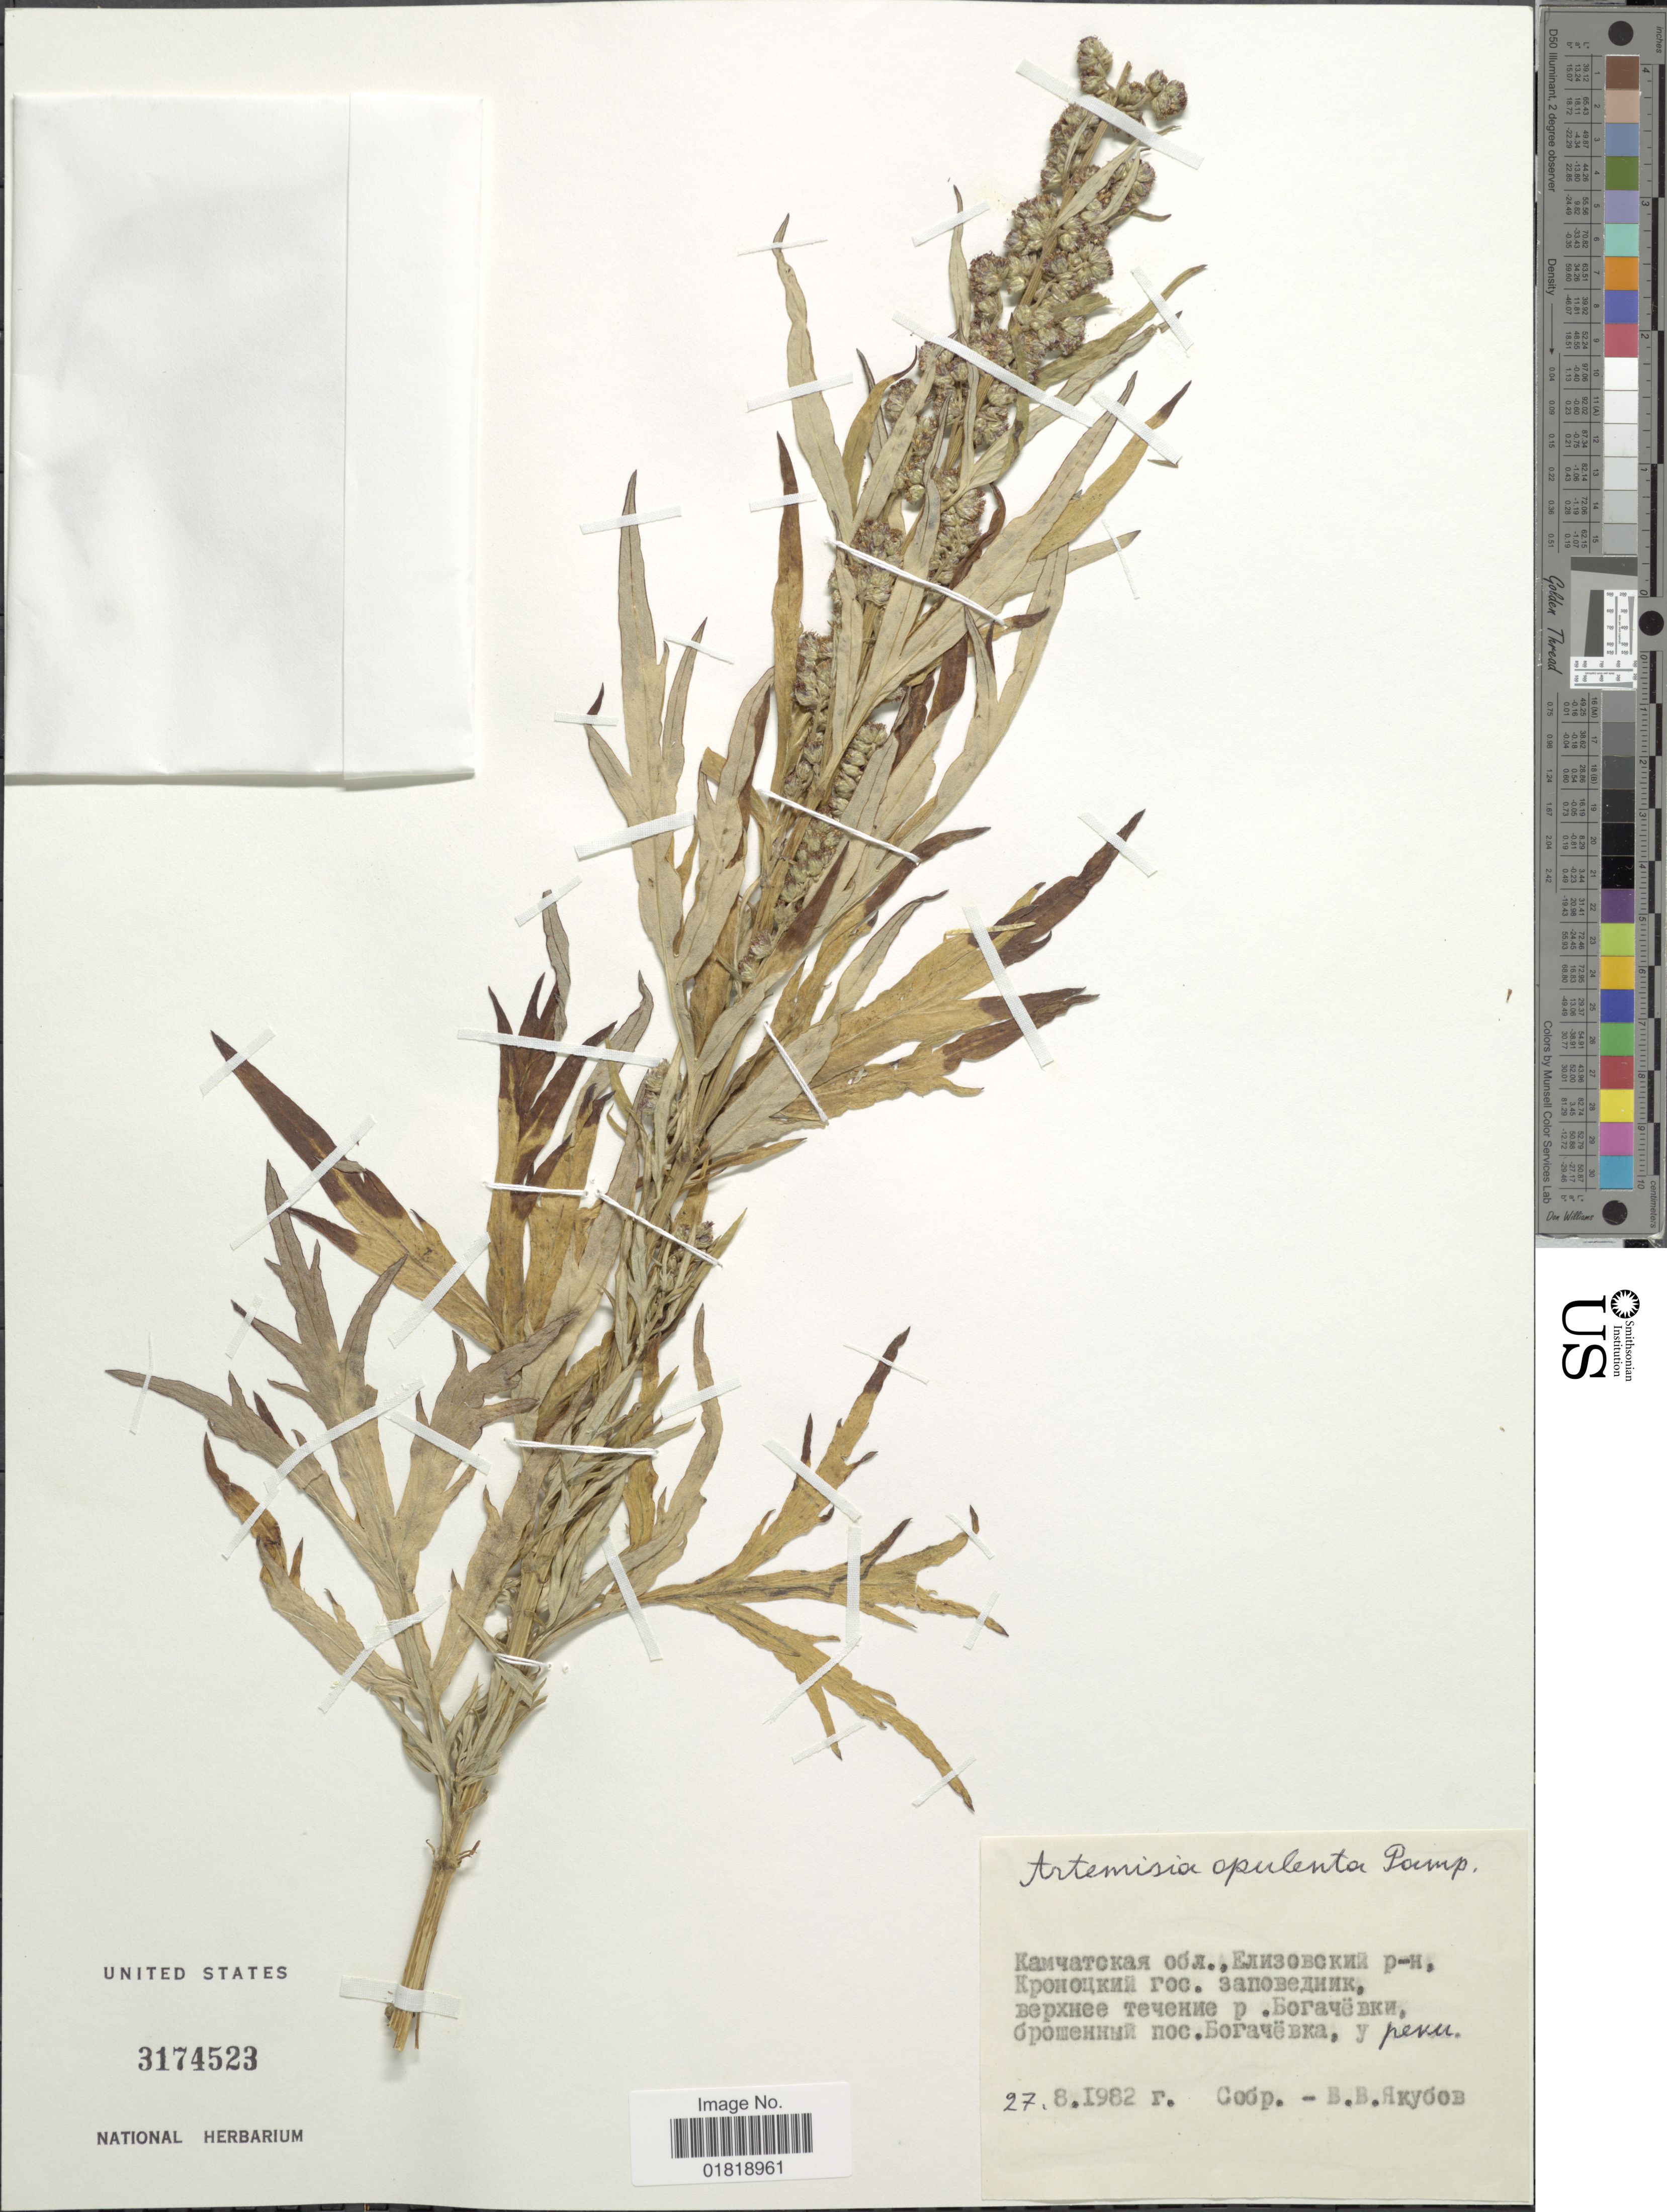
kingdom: Plantae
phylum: Tracheophyta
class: Magnoliopsida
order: Asterales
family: Asteraceae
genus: Artemisia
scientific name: Artemisia opulenta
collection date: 1982-08-27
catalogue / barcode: US 3174523